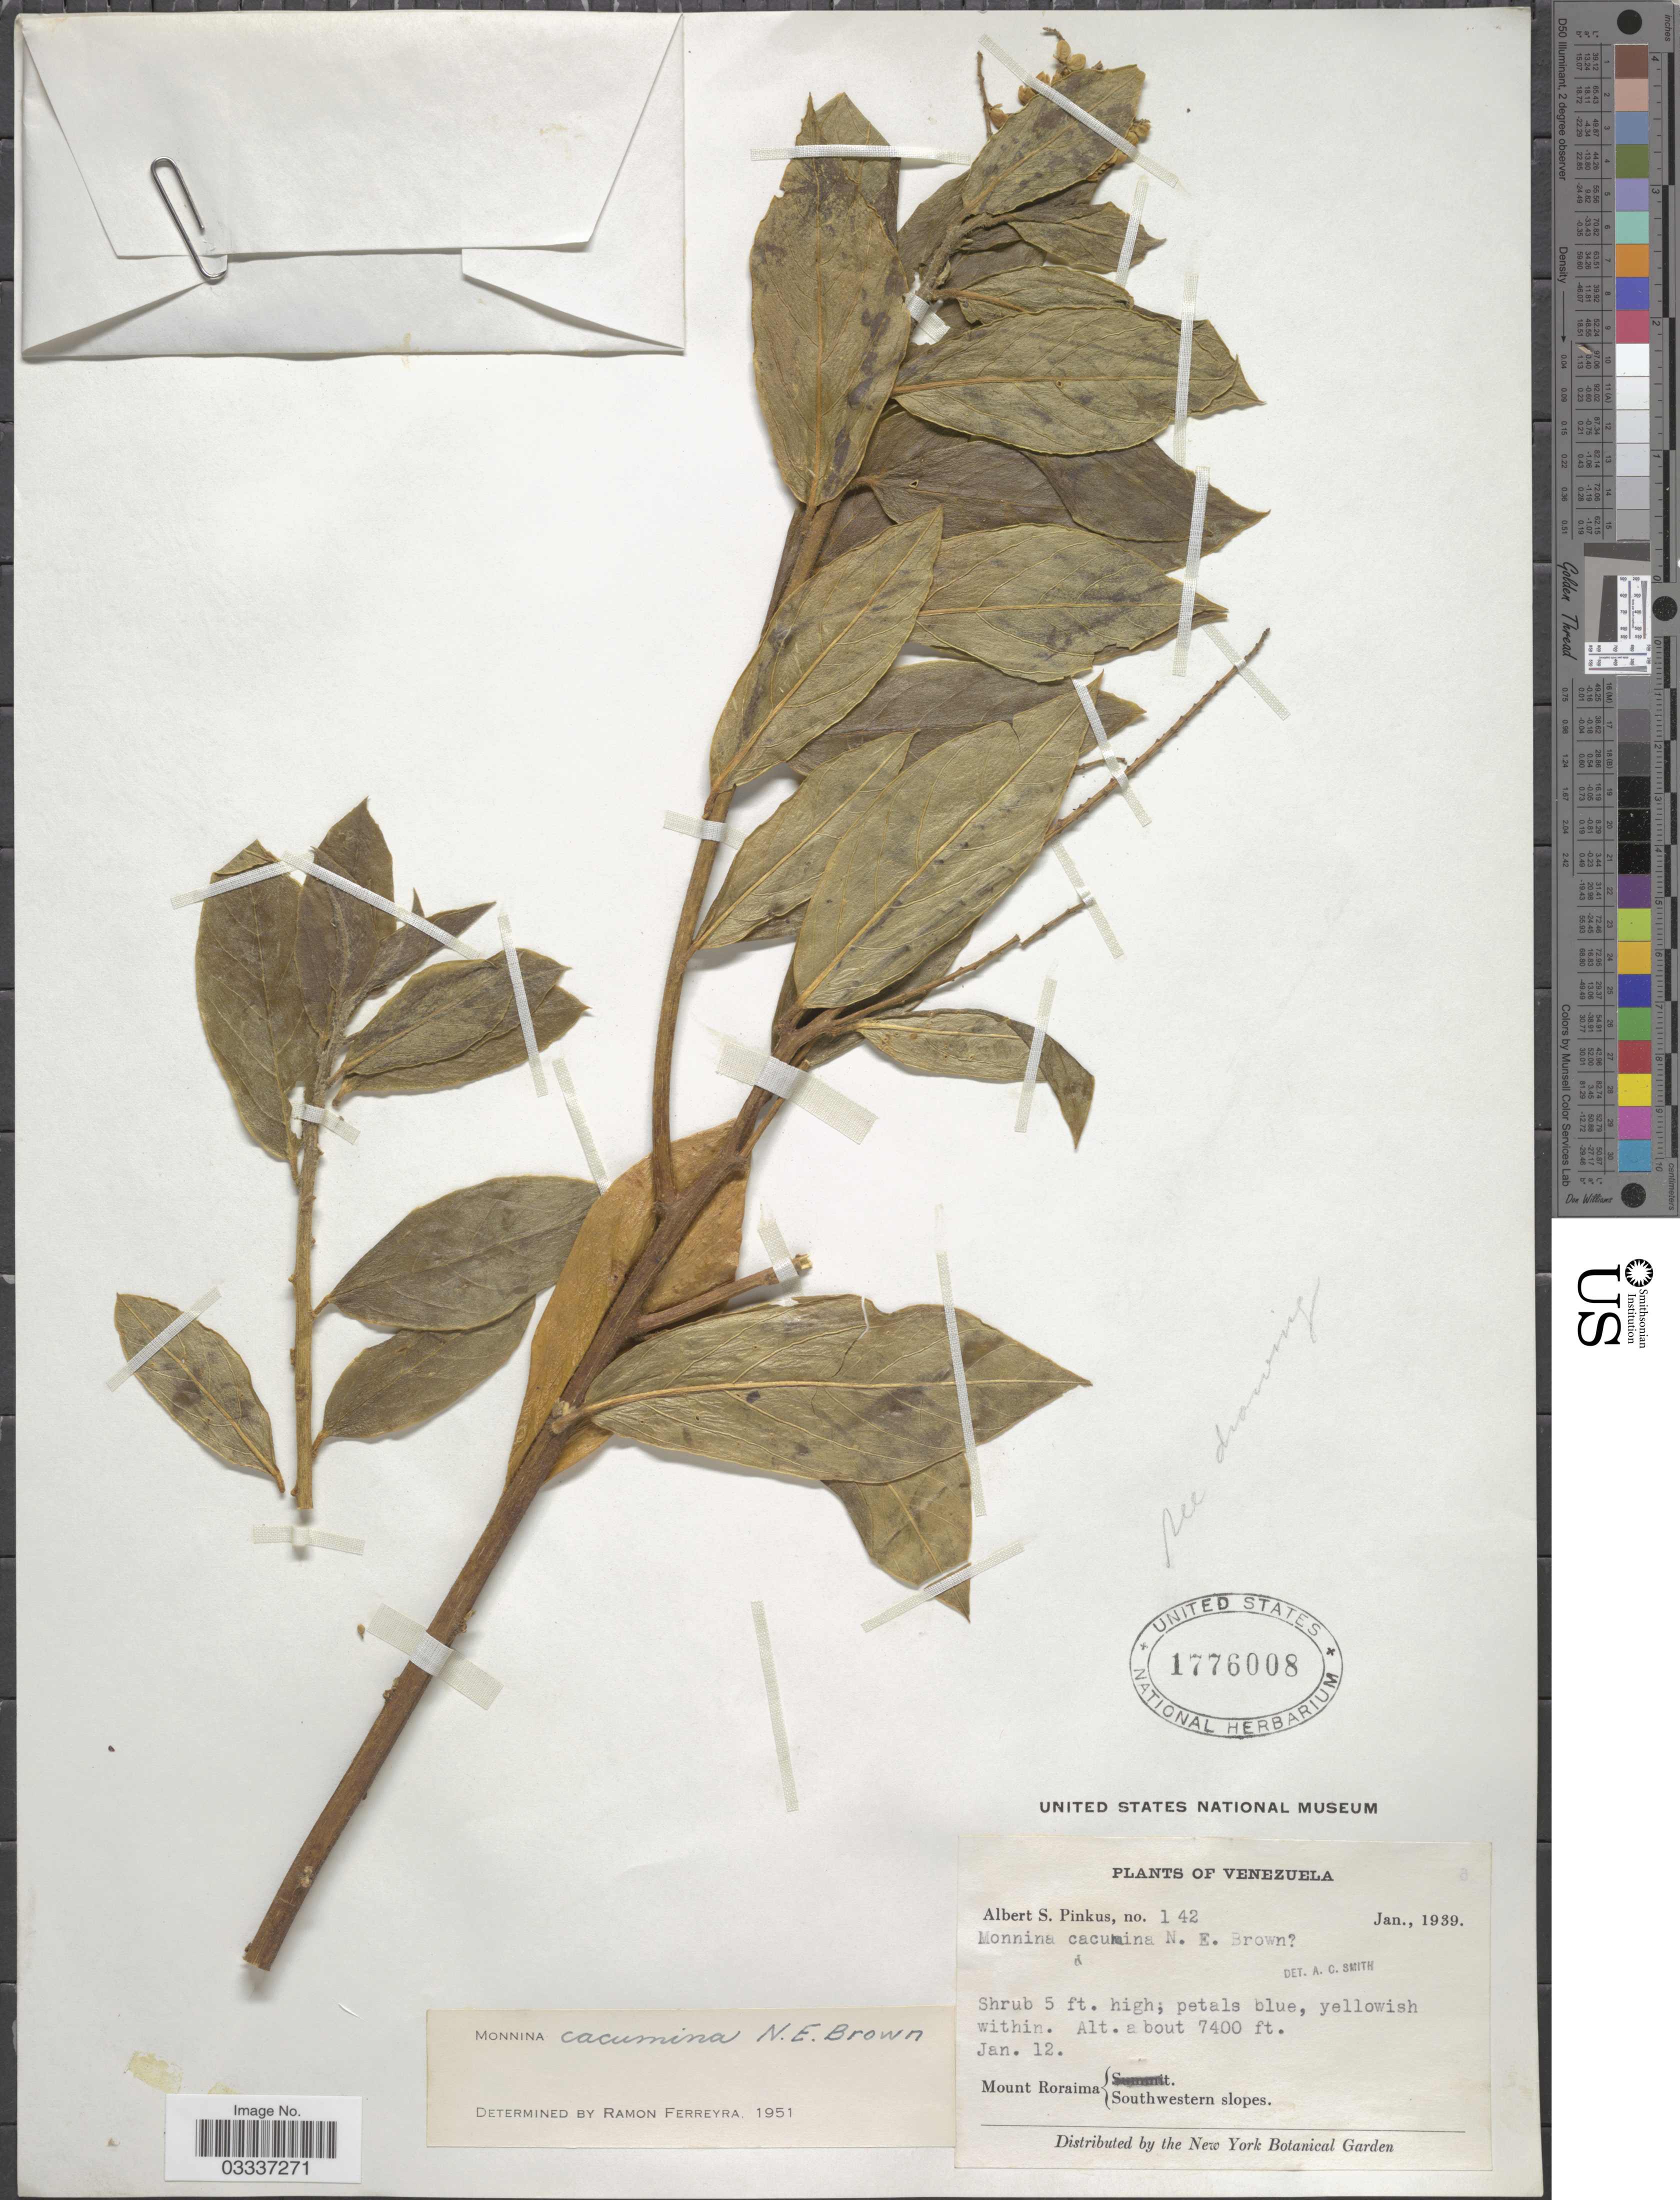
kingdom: Plantae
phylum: Tracheophyta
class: Magnoliopsida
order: Fabales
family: Polygalaceae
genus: Monnina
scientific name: Monnina cacumina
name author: N.E. Br.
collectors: A. Pinkus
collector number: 142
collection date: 1939-01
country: Venezuela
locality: Mount Roraima {Southwestern slopes.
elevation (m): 2256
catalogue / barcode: US 1776008